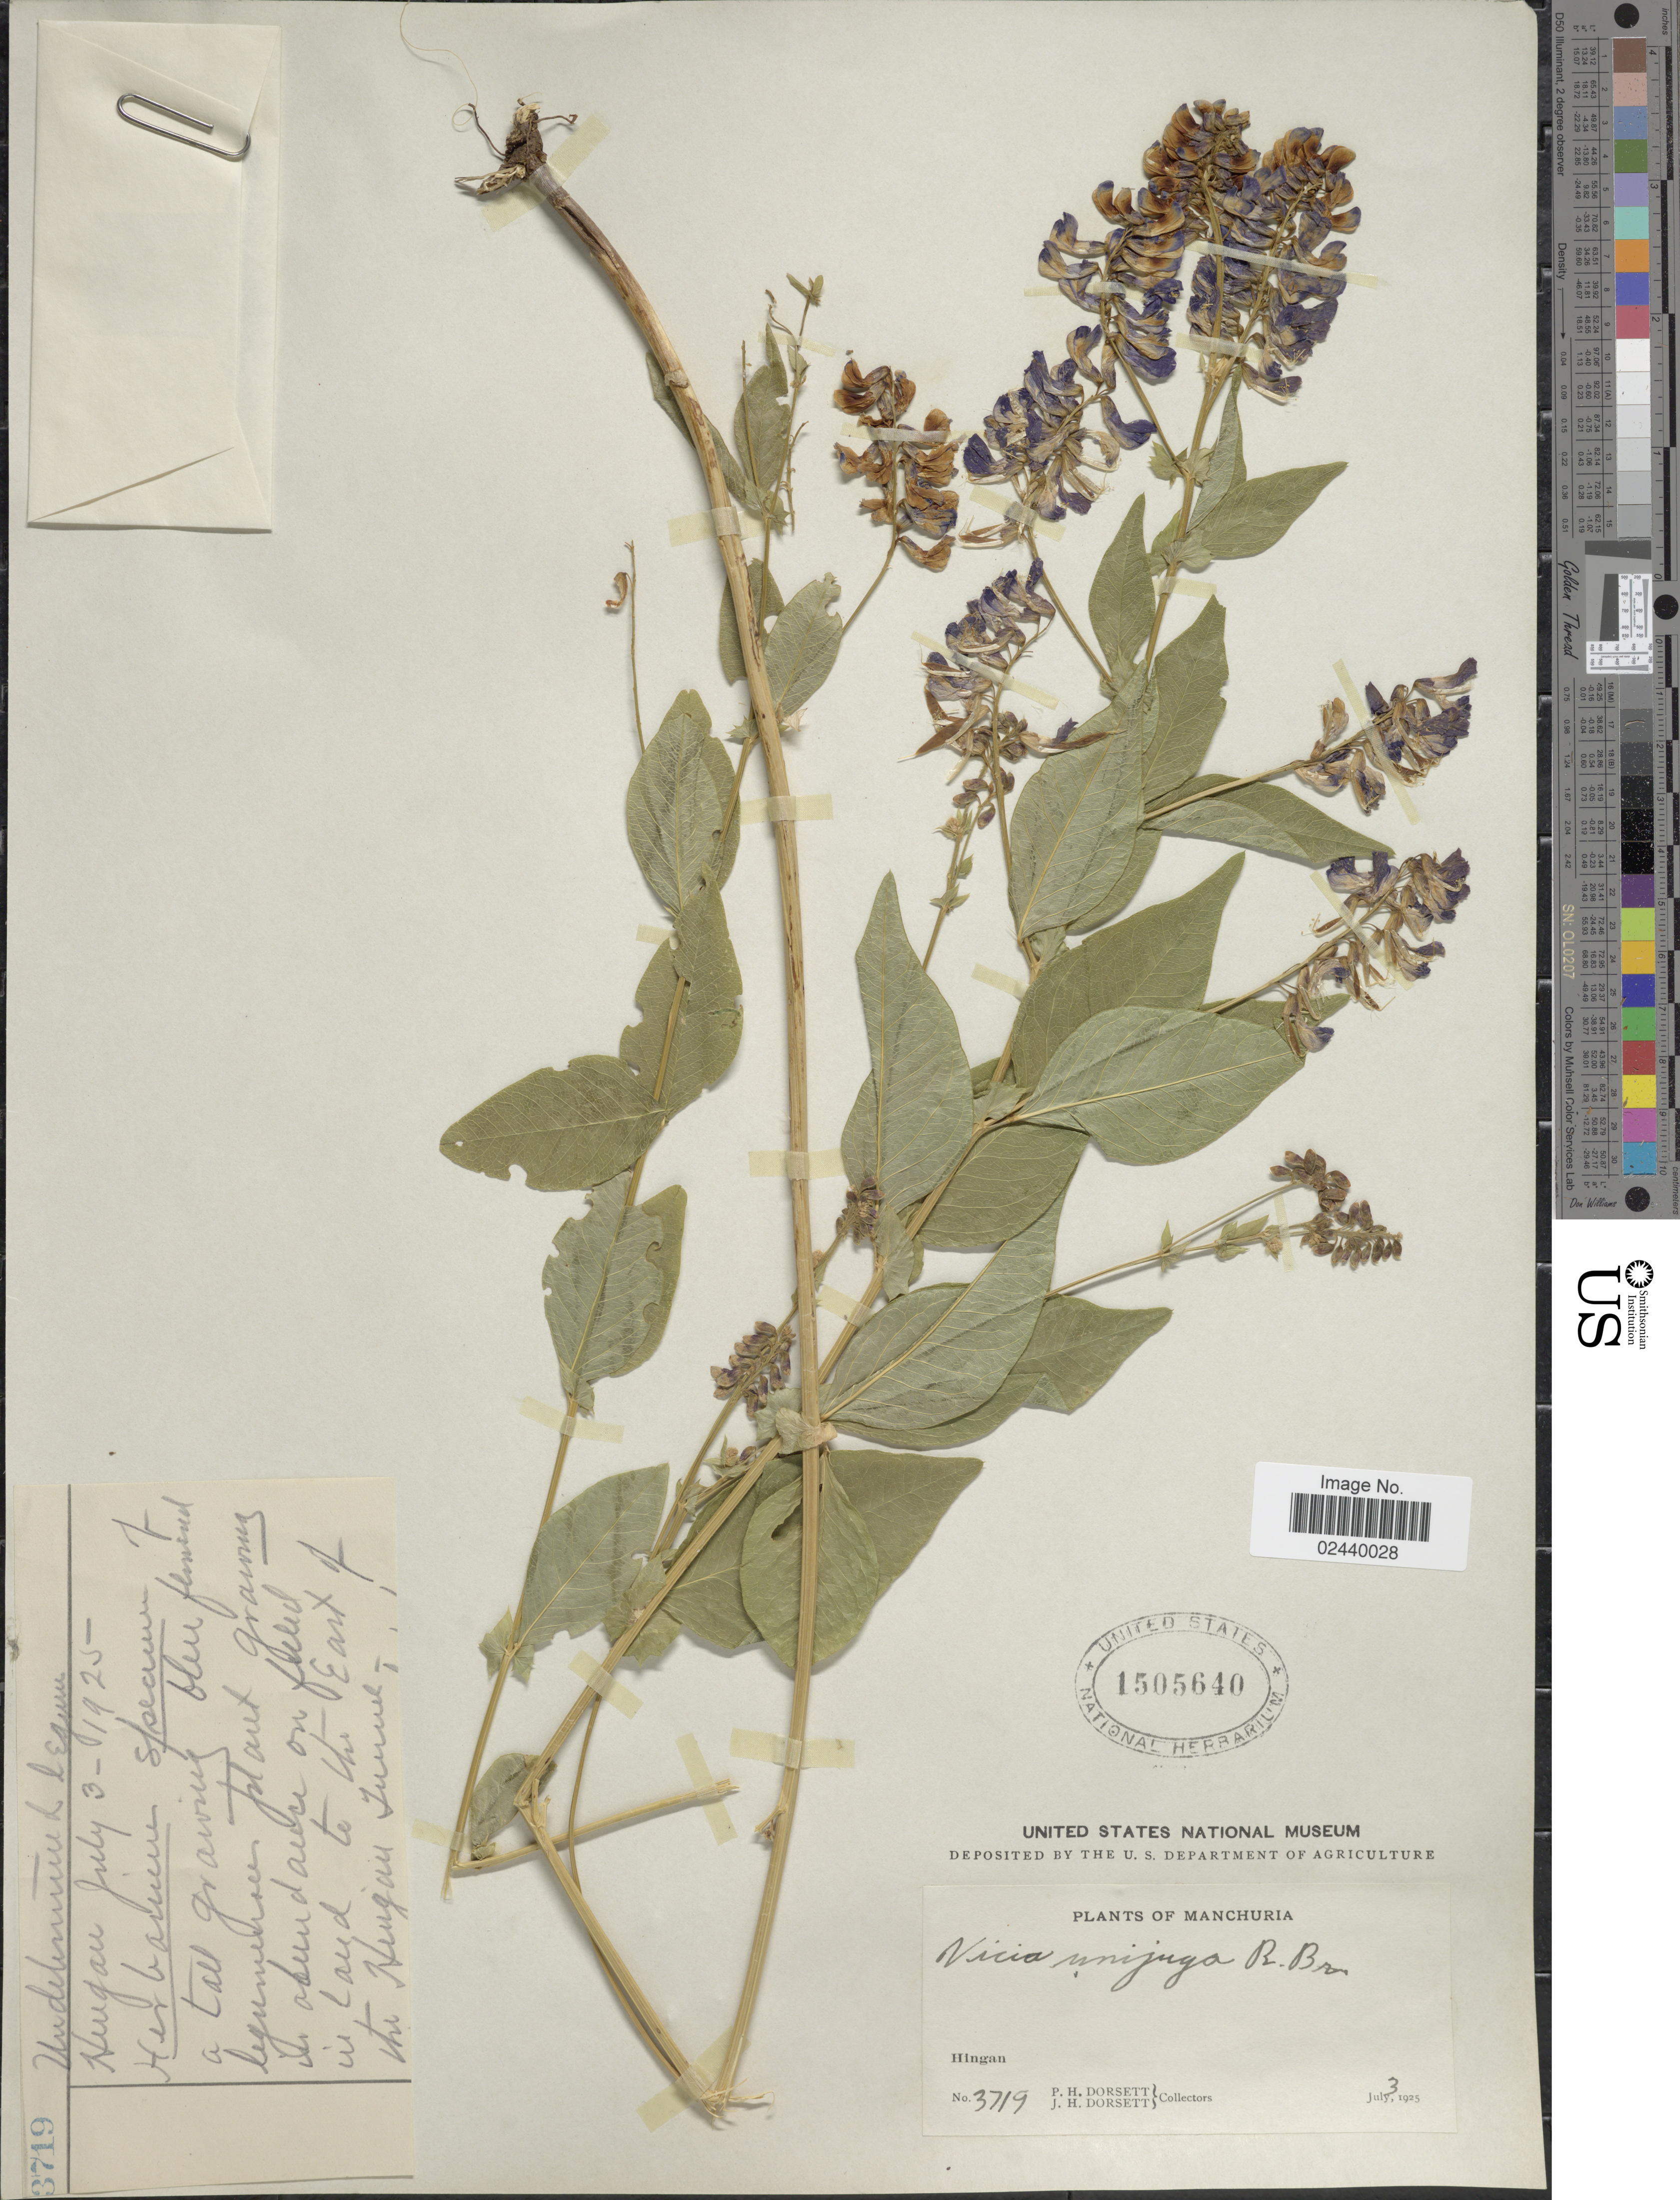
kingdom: Plantae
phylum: Tracheophyta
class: Magnoliopsida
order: Fabales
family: Fabaceae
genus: Vicia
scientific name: Vicia unijuga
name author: A. Braun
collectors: J. Dorsett & J. Dorsett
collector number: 3719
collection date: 1925-07-03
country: China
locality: Manchuria, Hingan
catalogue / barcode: US 1505640